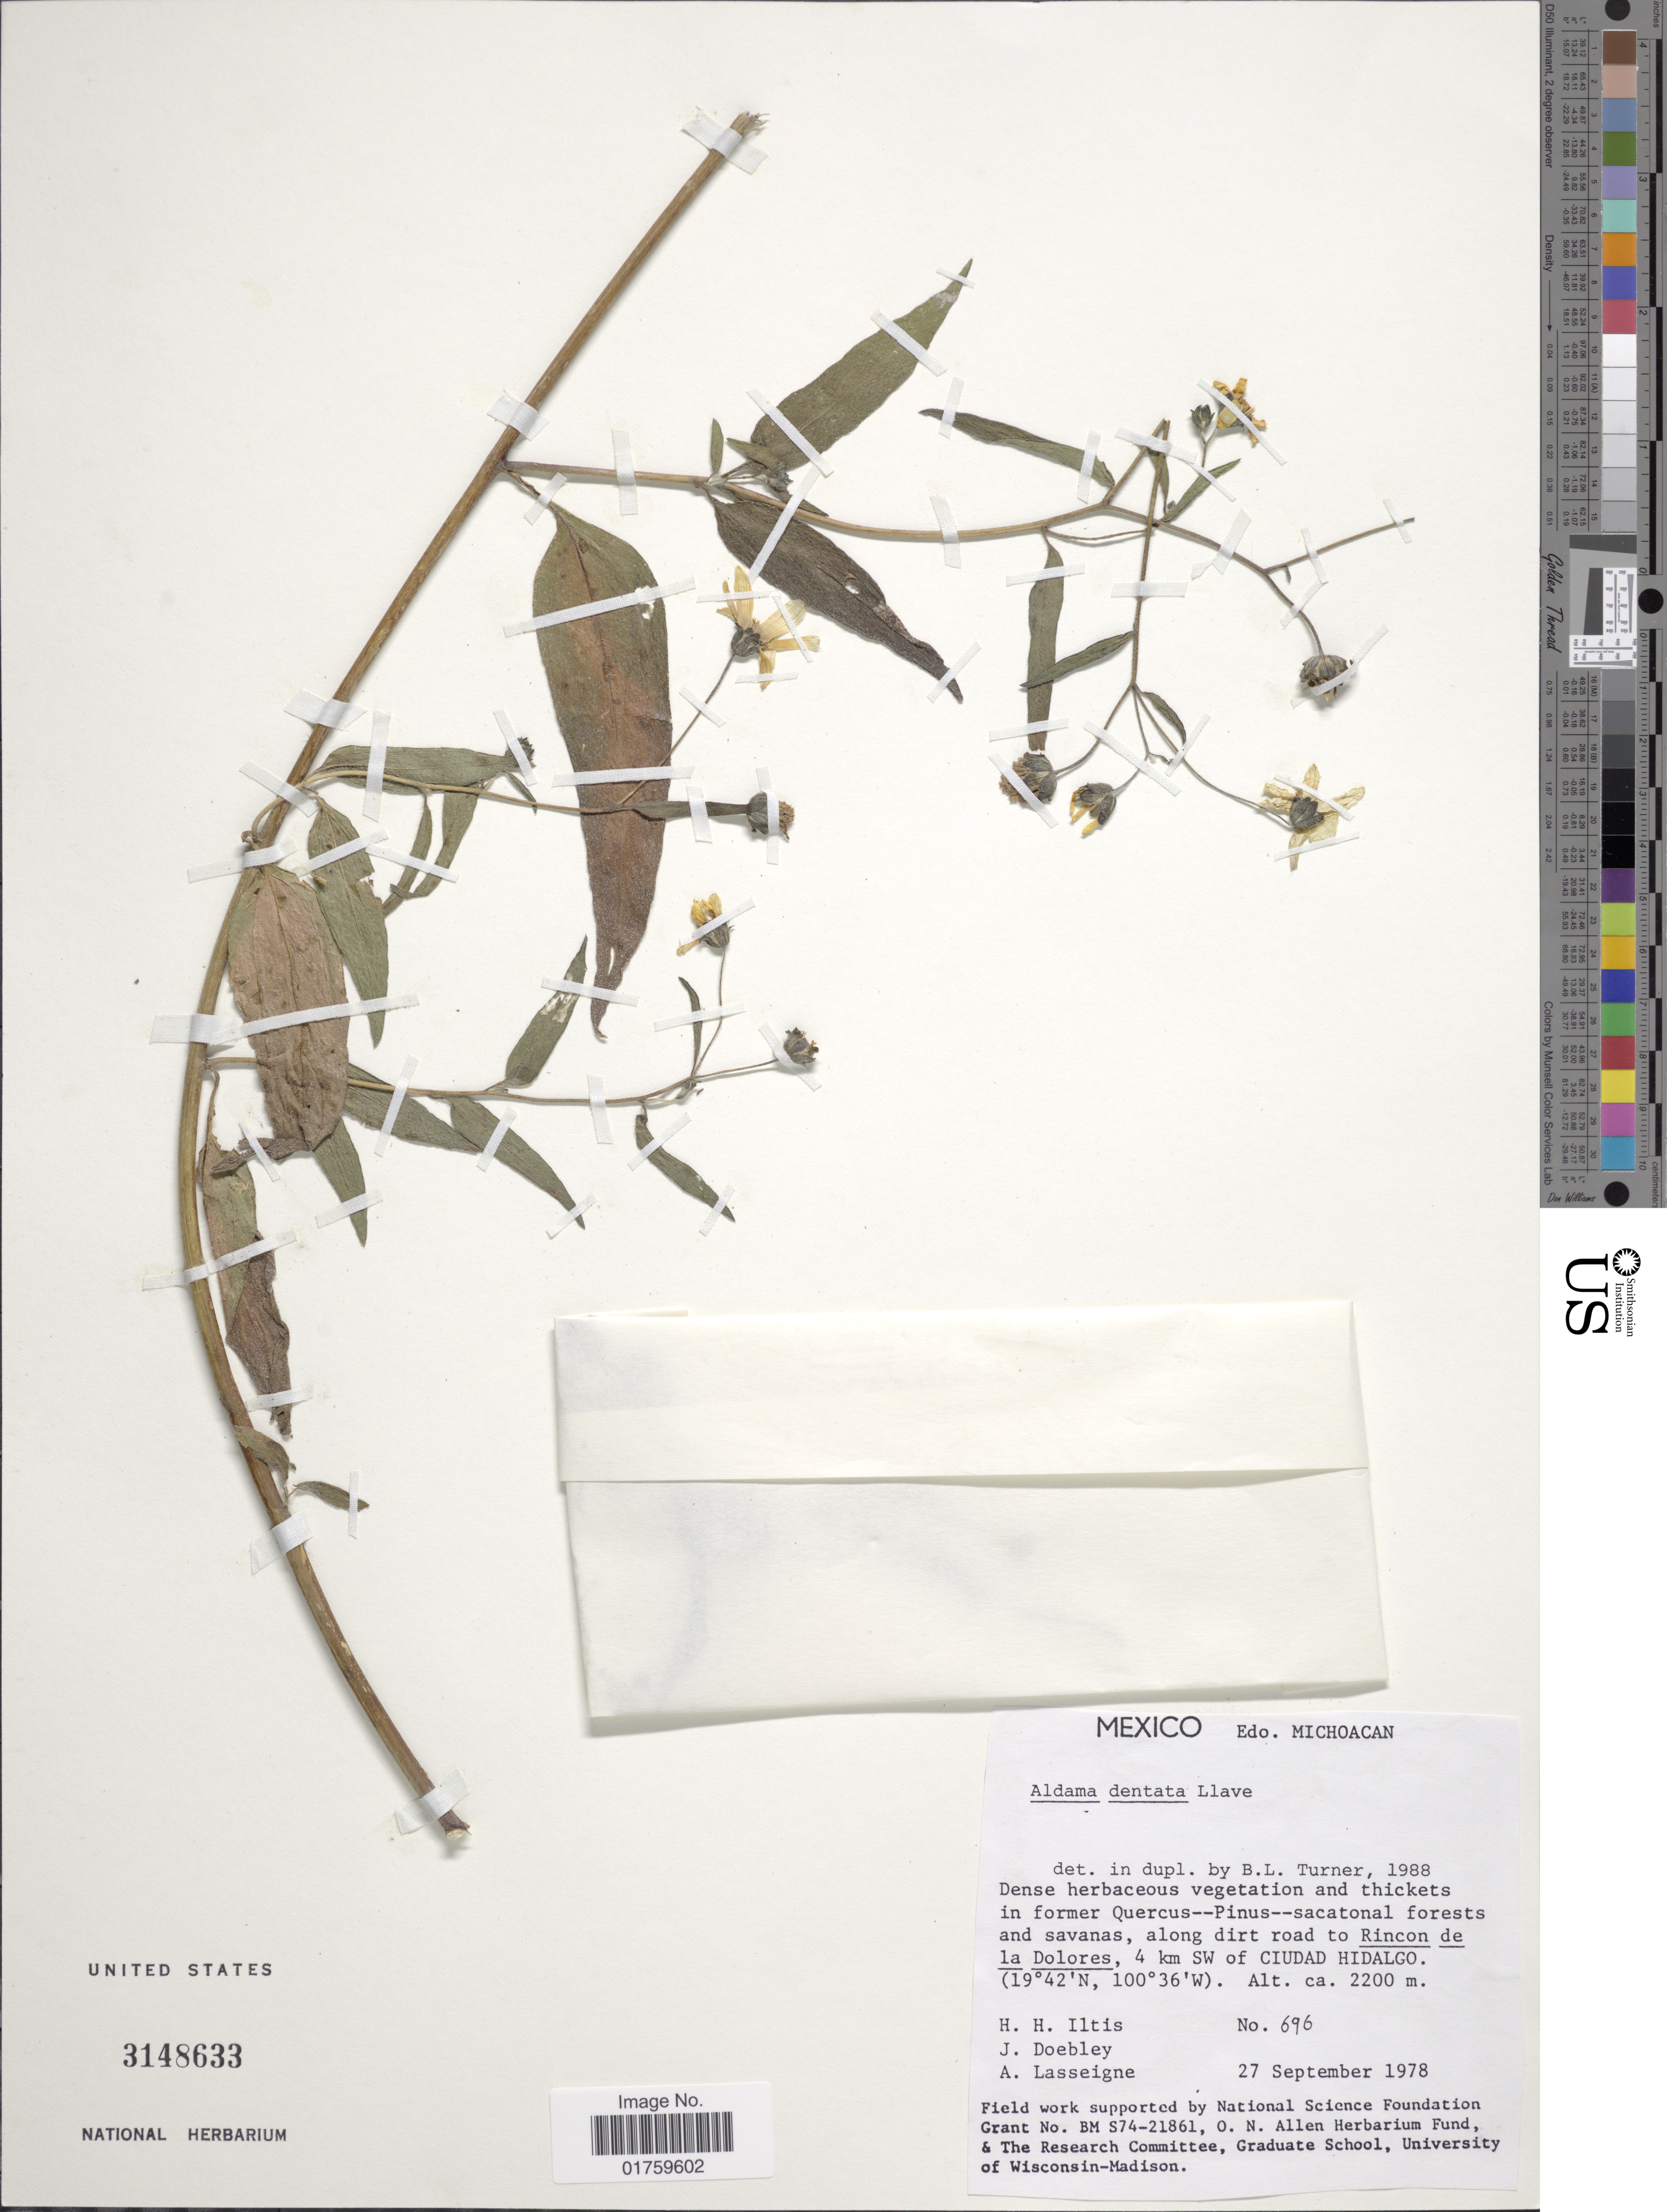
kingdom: Plantae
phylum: Tracheophyta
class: Magnoliopsida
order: Asterales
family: Asteraceae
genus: Aldama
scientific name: Aldama dentata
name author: La Llave ex La Llave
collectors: H. H. Iltis, J. F. Doebley & A. Lasseigne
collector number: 696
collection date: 1978-09-27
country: Mexico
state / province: Michoacán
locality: Along dirt road to Rincon de la Dolores, 4 km SW of Ciudad Hidalgo.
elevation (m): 2200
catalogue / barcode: US 3148633